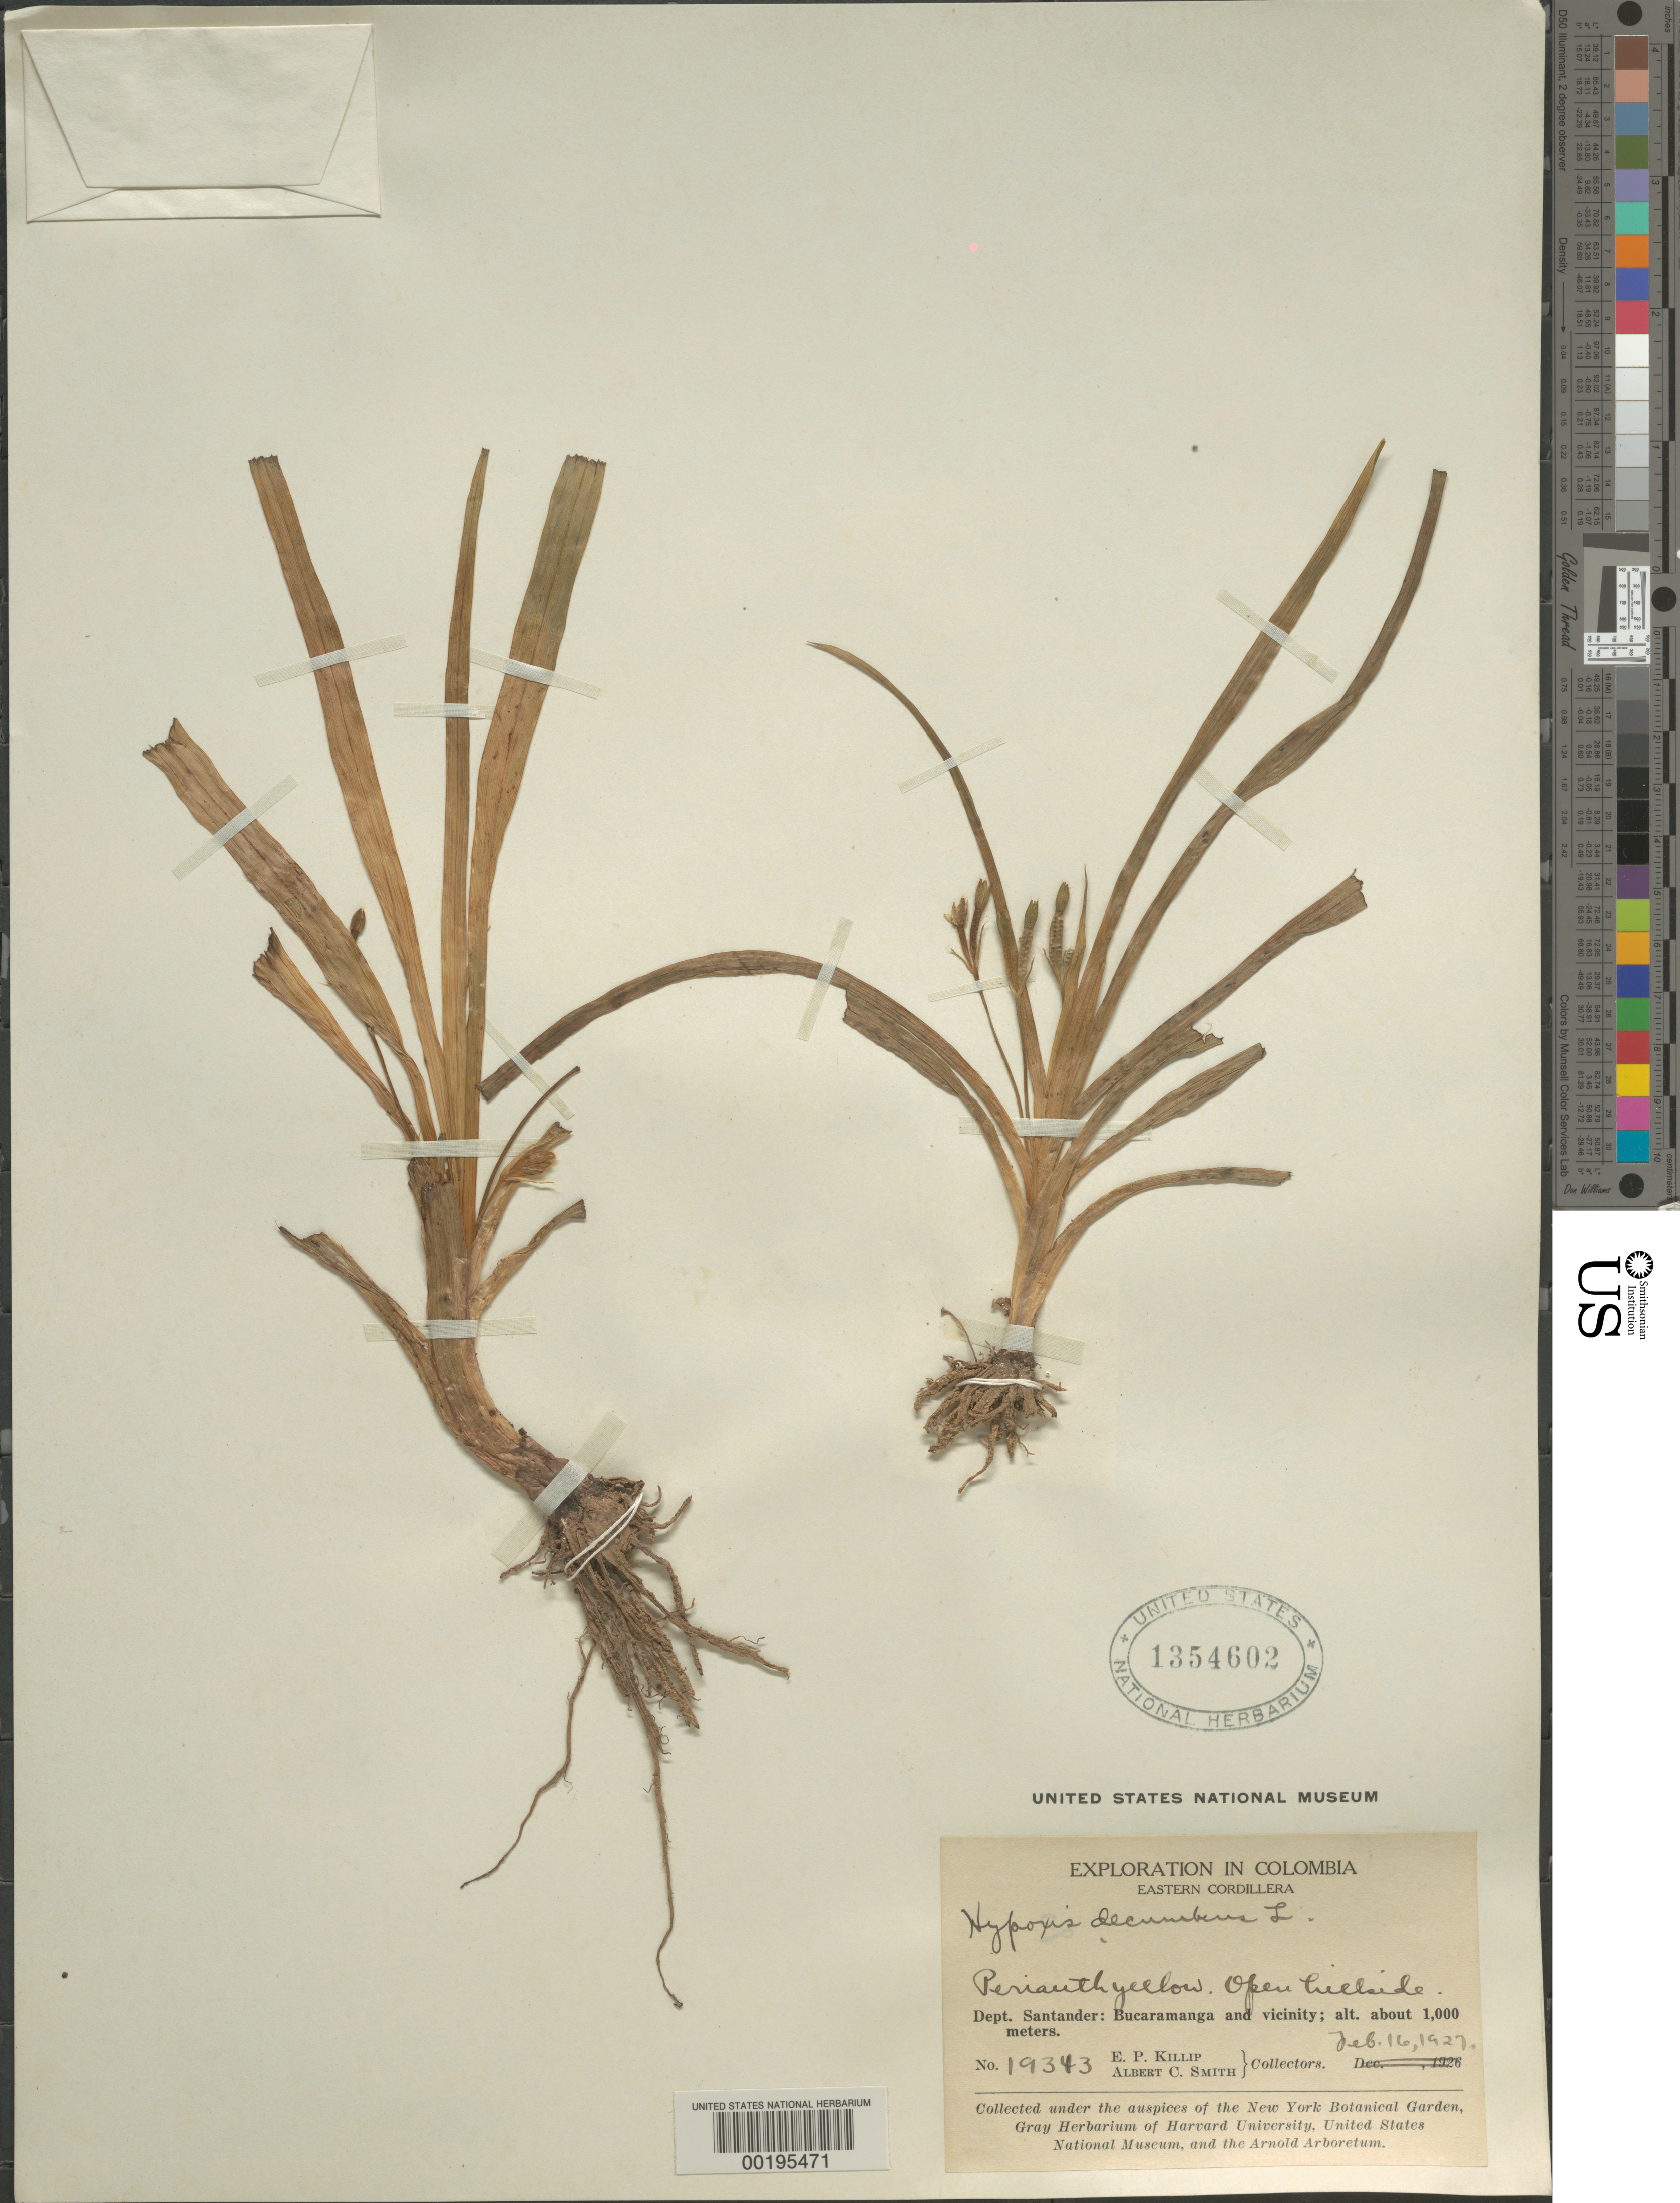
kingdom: Plantae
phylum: Tracheophyta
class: Liliopsida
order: Asparagales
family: Hypoxidaceae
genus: Hypoxis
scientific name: Hypoxis decumbens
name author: L.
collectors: E. P. Killip & A. C. Smith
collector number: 19343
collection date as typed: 16 Feb 1927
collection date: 1927-02-16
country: Colombia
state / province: Santander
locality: Bucaramanga and vicinity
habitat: Open hillside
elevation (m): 1000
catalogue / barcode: US 1354602